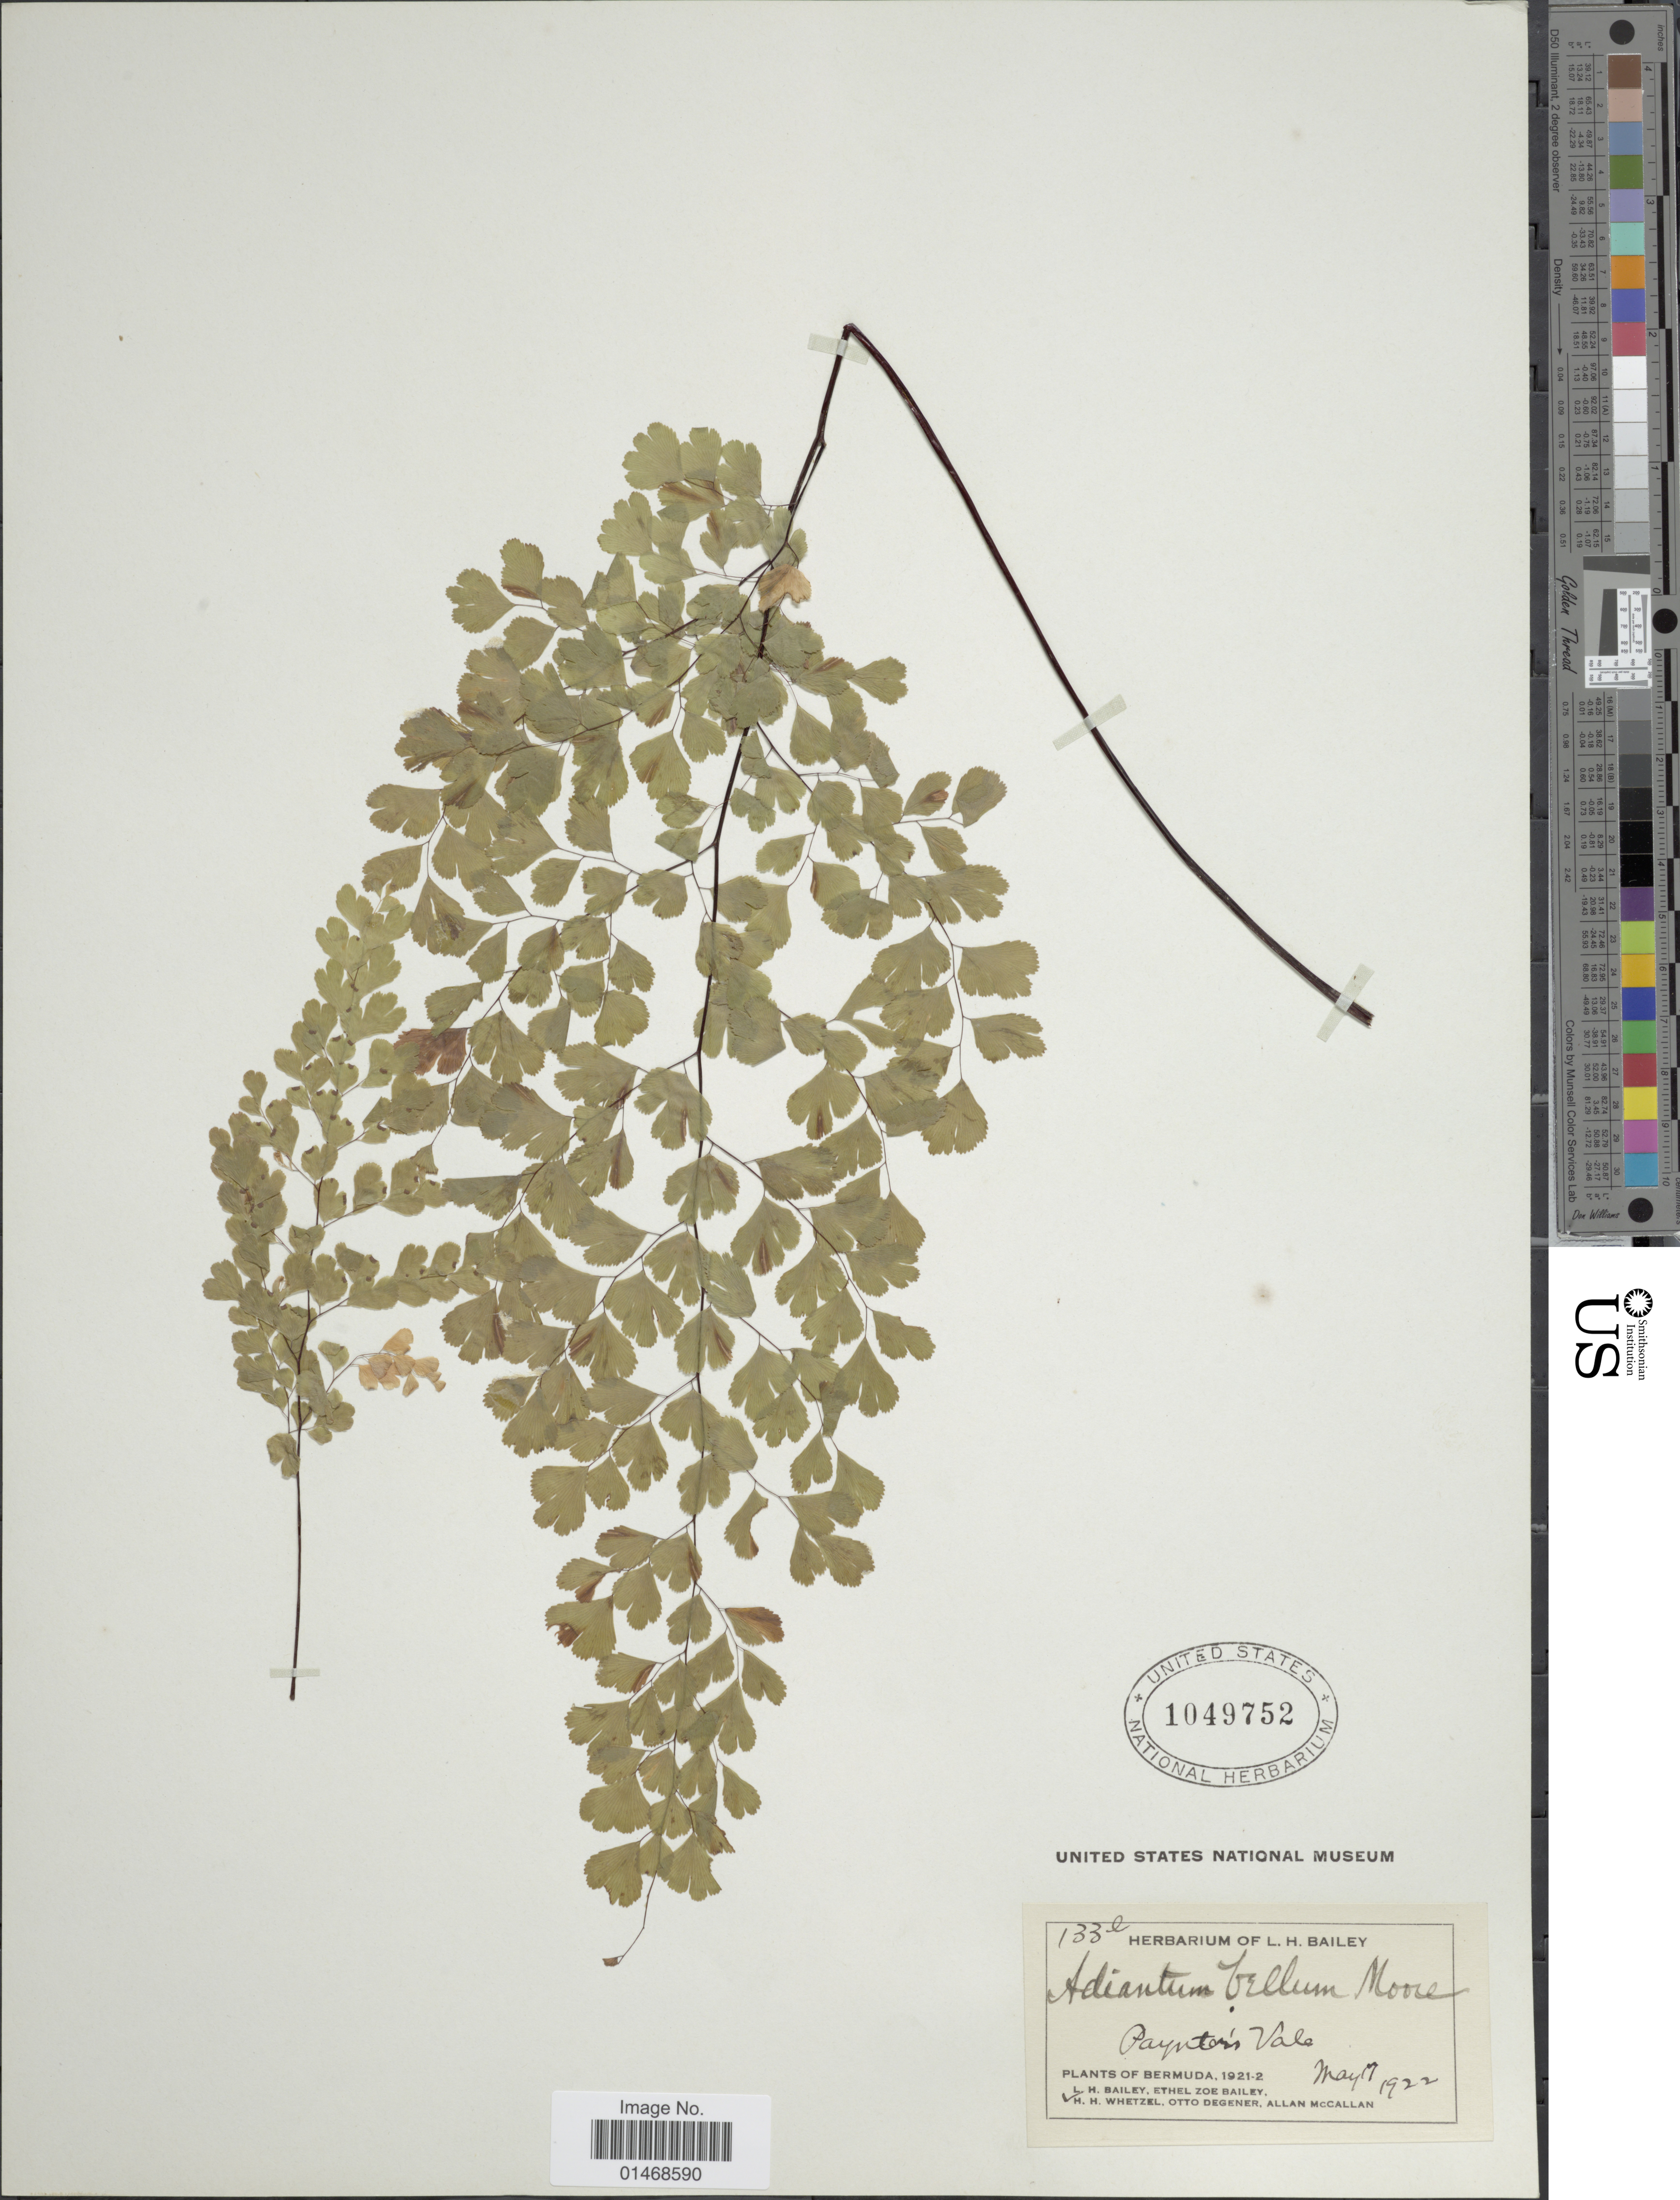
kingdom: Plantae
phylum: Tracheophyta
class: Polypodiopsida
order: Polypodiales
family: Pteridaceae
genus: Adiantum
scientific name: Adiantum bellum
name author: T. Moore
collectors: H. Whetzel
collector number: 133b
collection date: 1922-05-11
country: Bermuda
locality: Paynter's Vale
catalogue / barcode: US 1049752